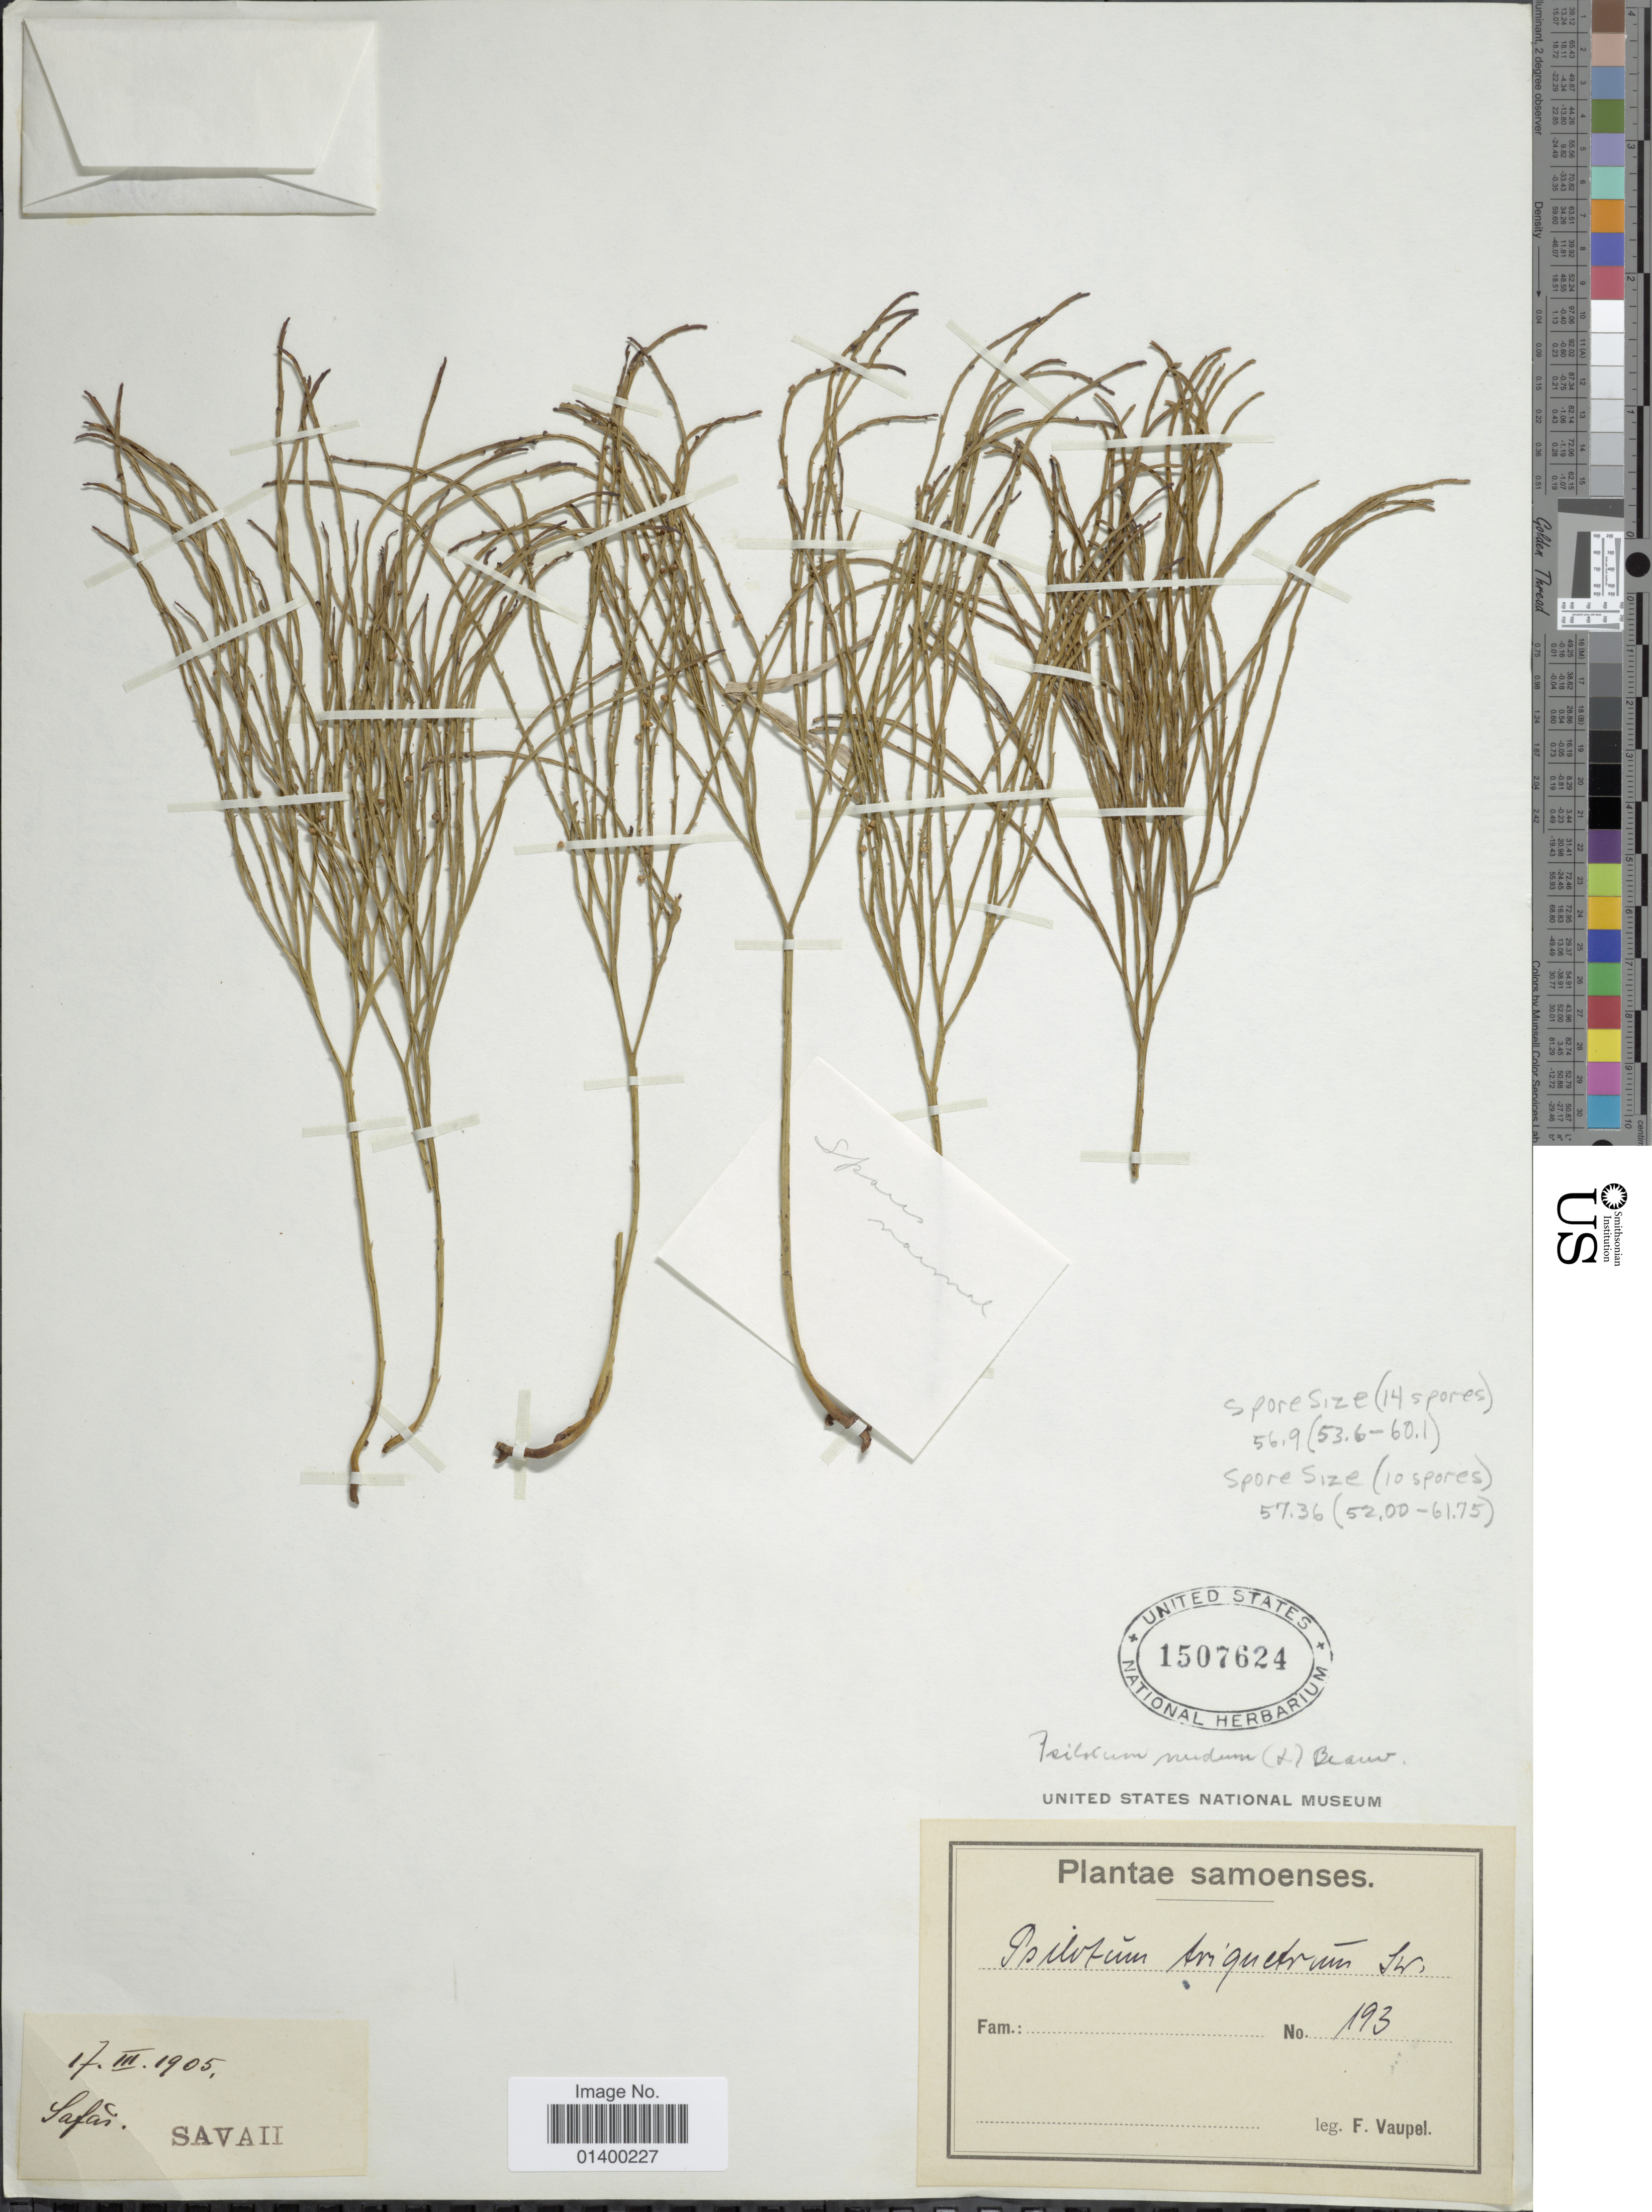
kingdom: Plantae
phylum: Tracheophyta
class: Polypodiopsida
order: Psilotales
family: Psilotaceae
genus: Psilotum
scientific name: Psilotum nudum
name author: (L.) P. Beauv.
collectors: F. Vaupel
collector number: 193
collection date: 1905-03-17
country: Samoa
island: Savai'i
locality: Savaii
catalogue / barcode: US 1507624